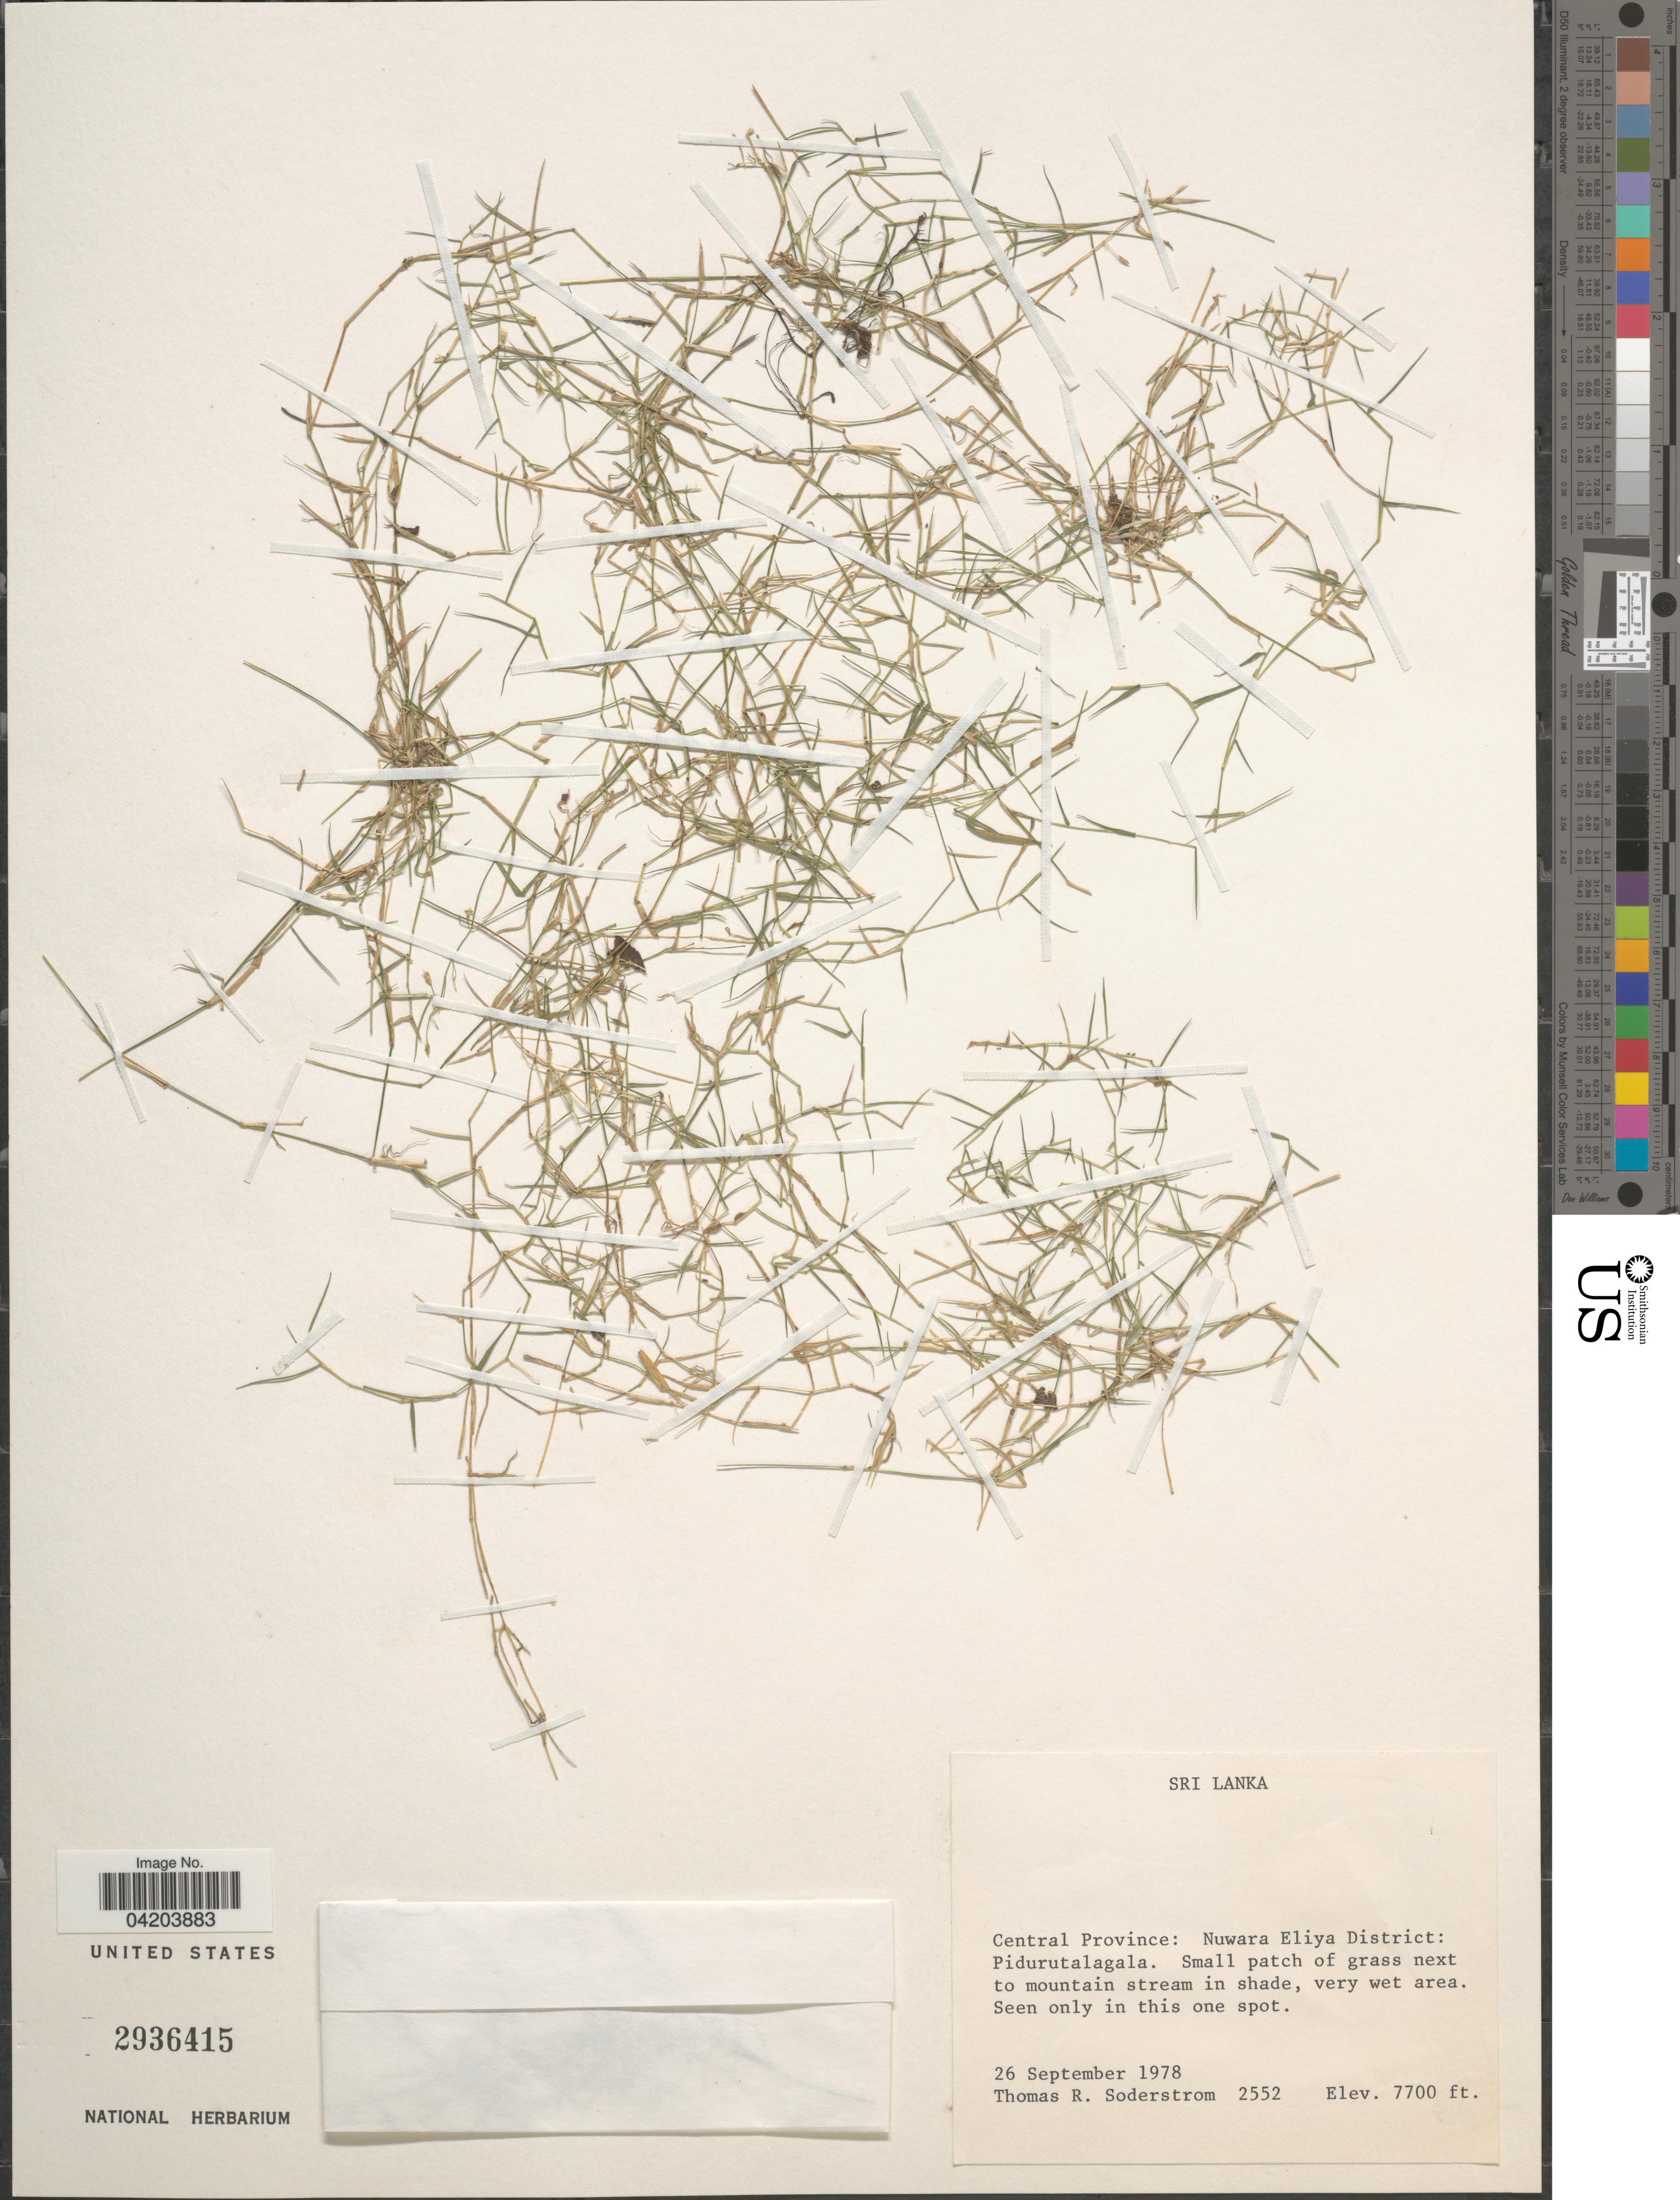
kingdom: Plantae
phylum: Tracheophyta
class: Liliopsida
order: Poales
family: Poaceae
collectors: T. R. Soderstrom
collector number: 2552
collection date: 1978-09-26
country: Sri Lanka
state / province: Central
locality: Nuwara Eliya District: Pidurutalagala. Small patch of grass next to mountain stream in shade.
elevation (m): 2347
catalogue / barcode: US 2936415